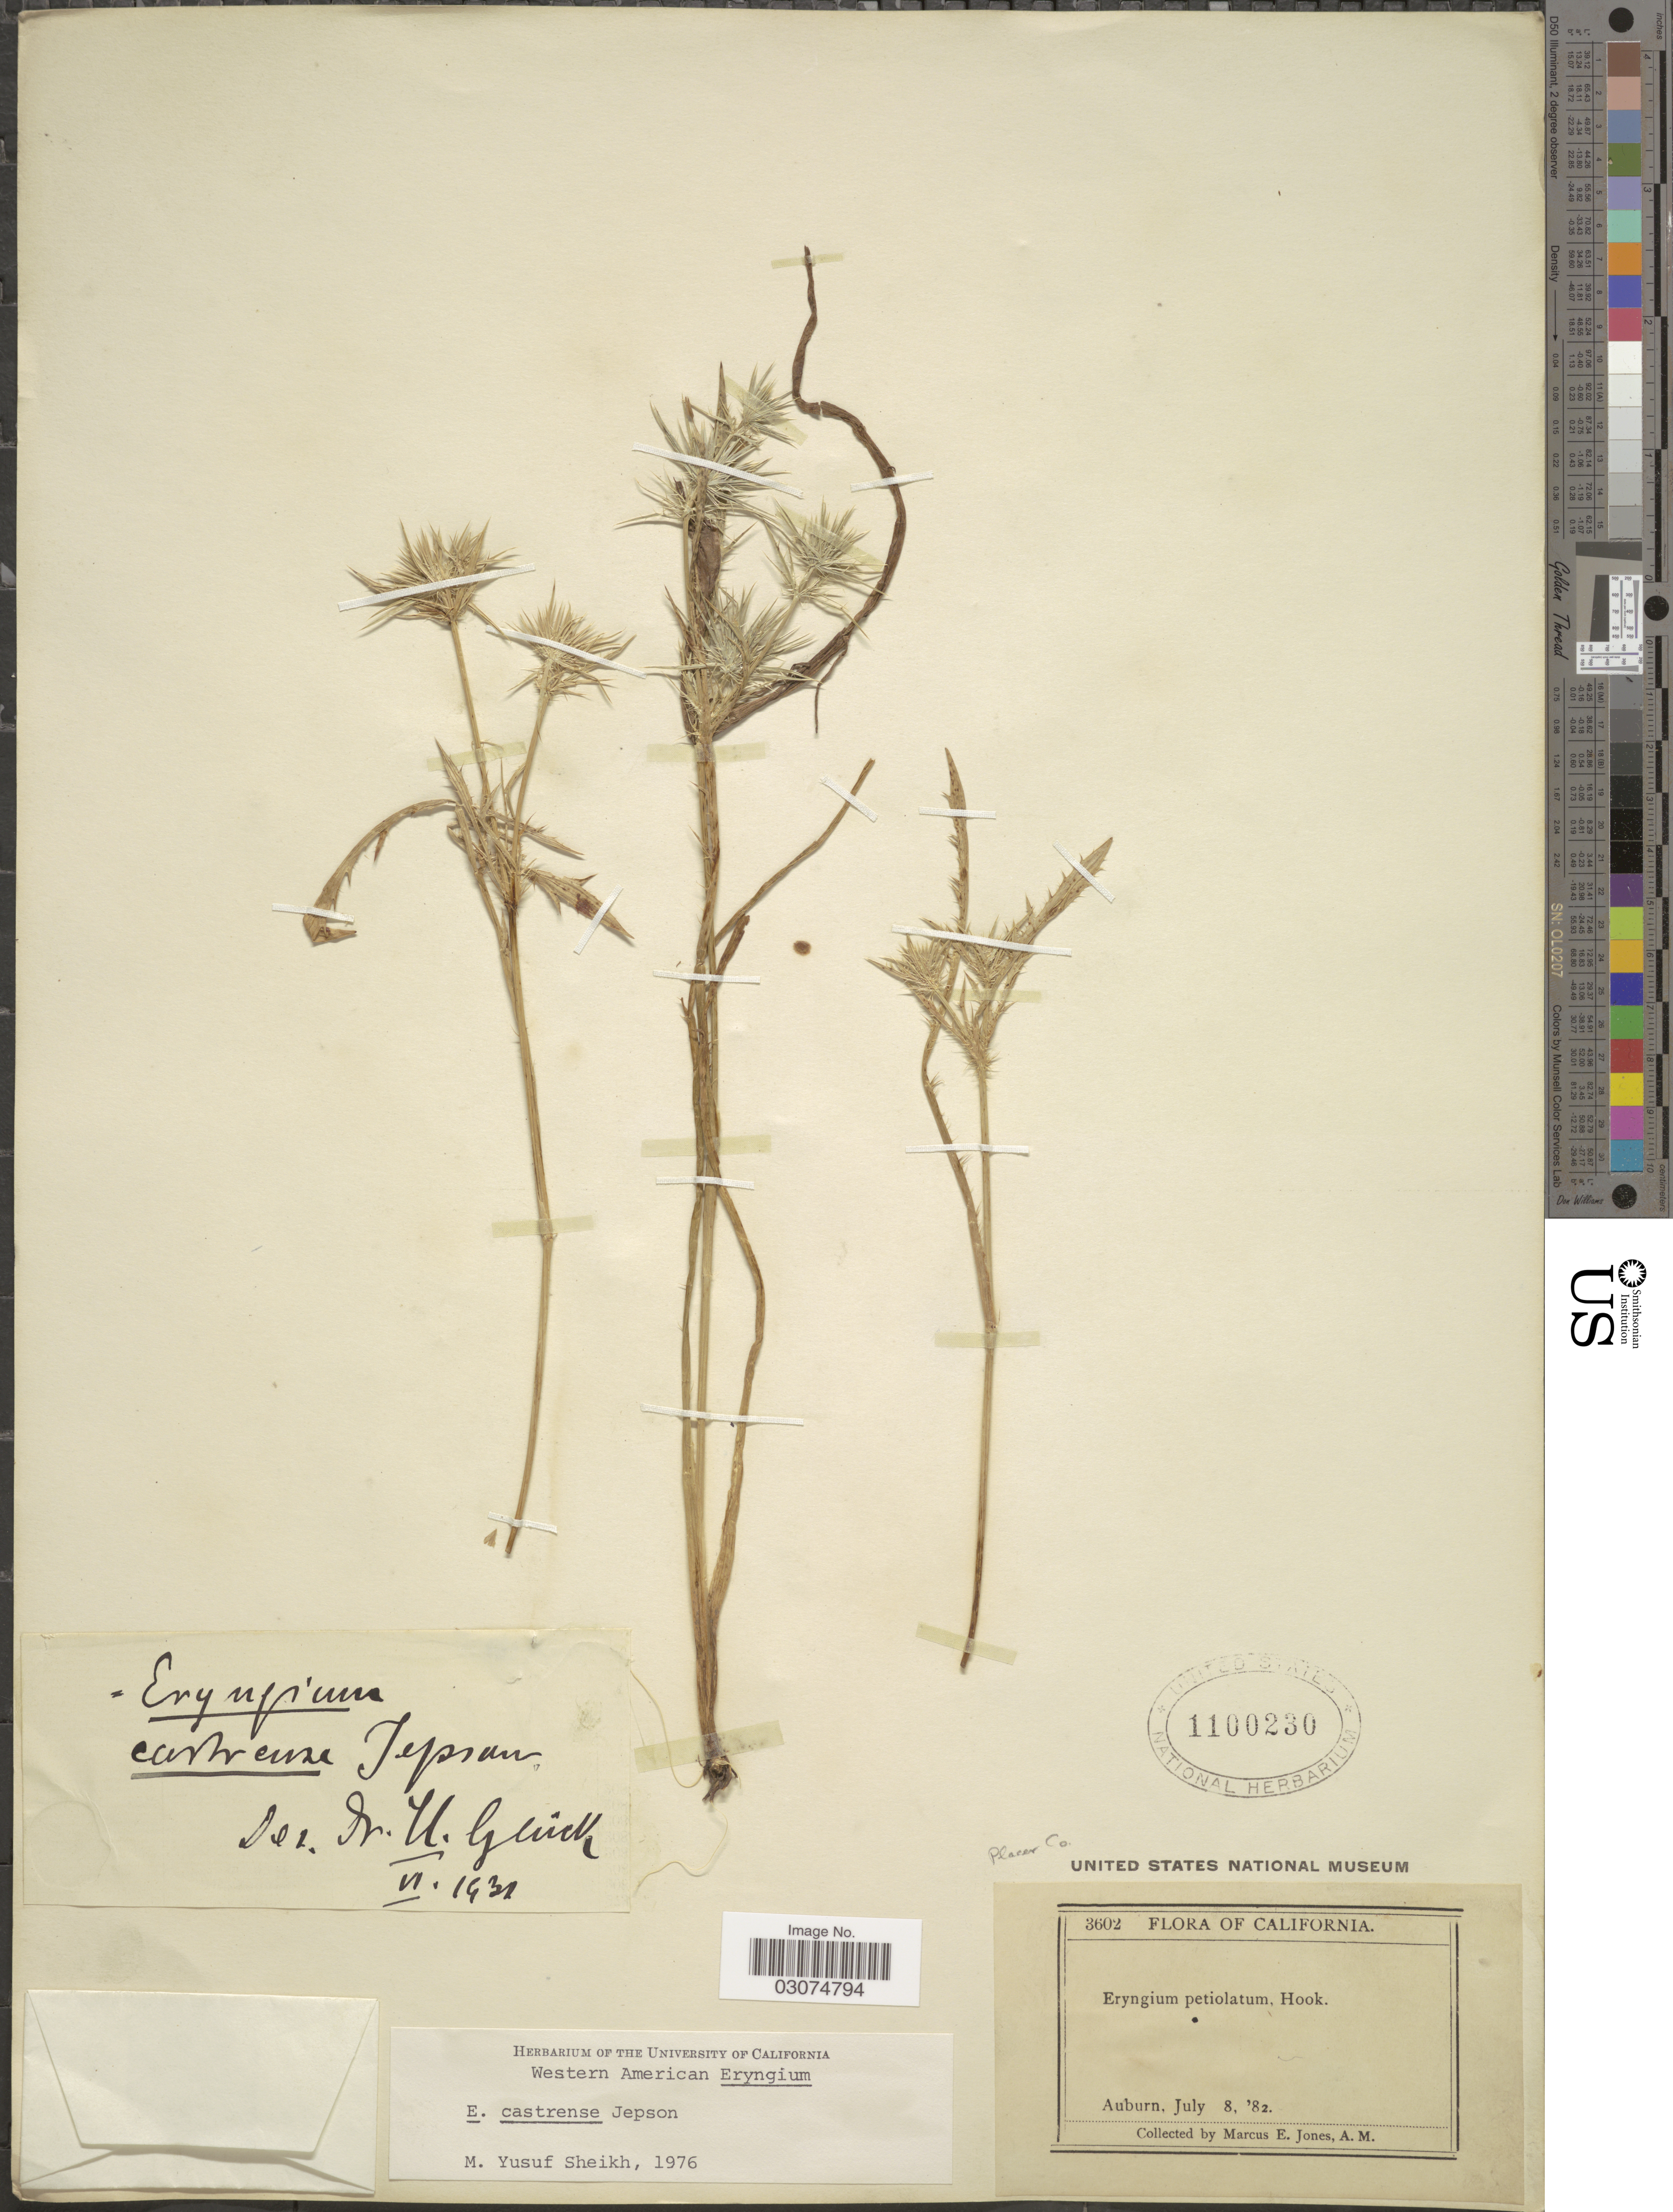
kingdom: Plantae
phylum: Tracheophyta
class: Magnoliopsida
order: Apiales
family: Apiaceae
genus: Eryngium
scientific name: Eryngium castrense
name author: Jeps.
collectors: M. E. Jones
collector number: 3602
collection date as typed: Transcribed d/m/y: 8/7/82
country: United States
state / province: California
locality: Auburn.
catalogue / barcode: US 1100230